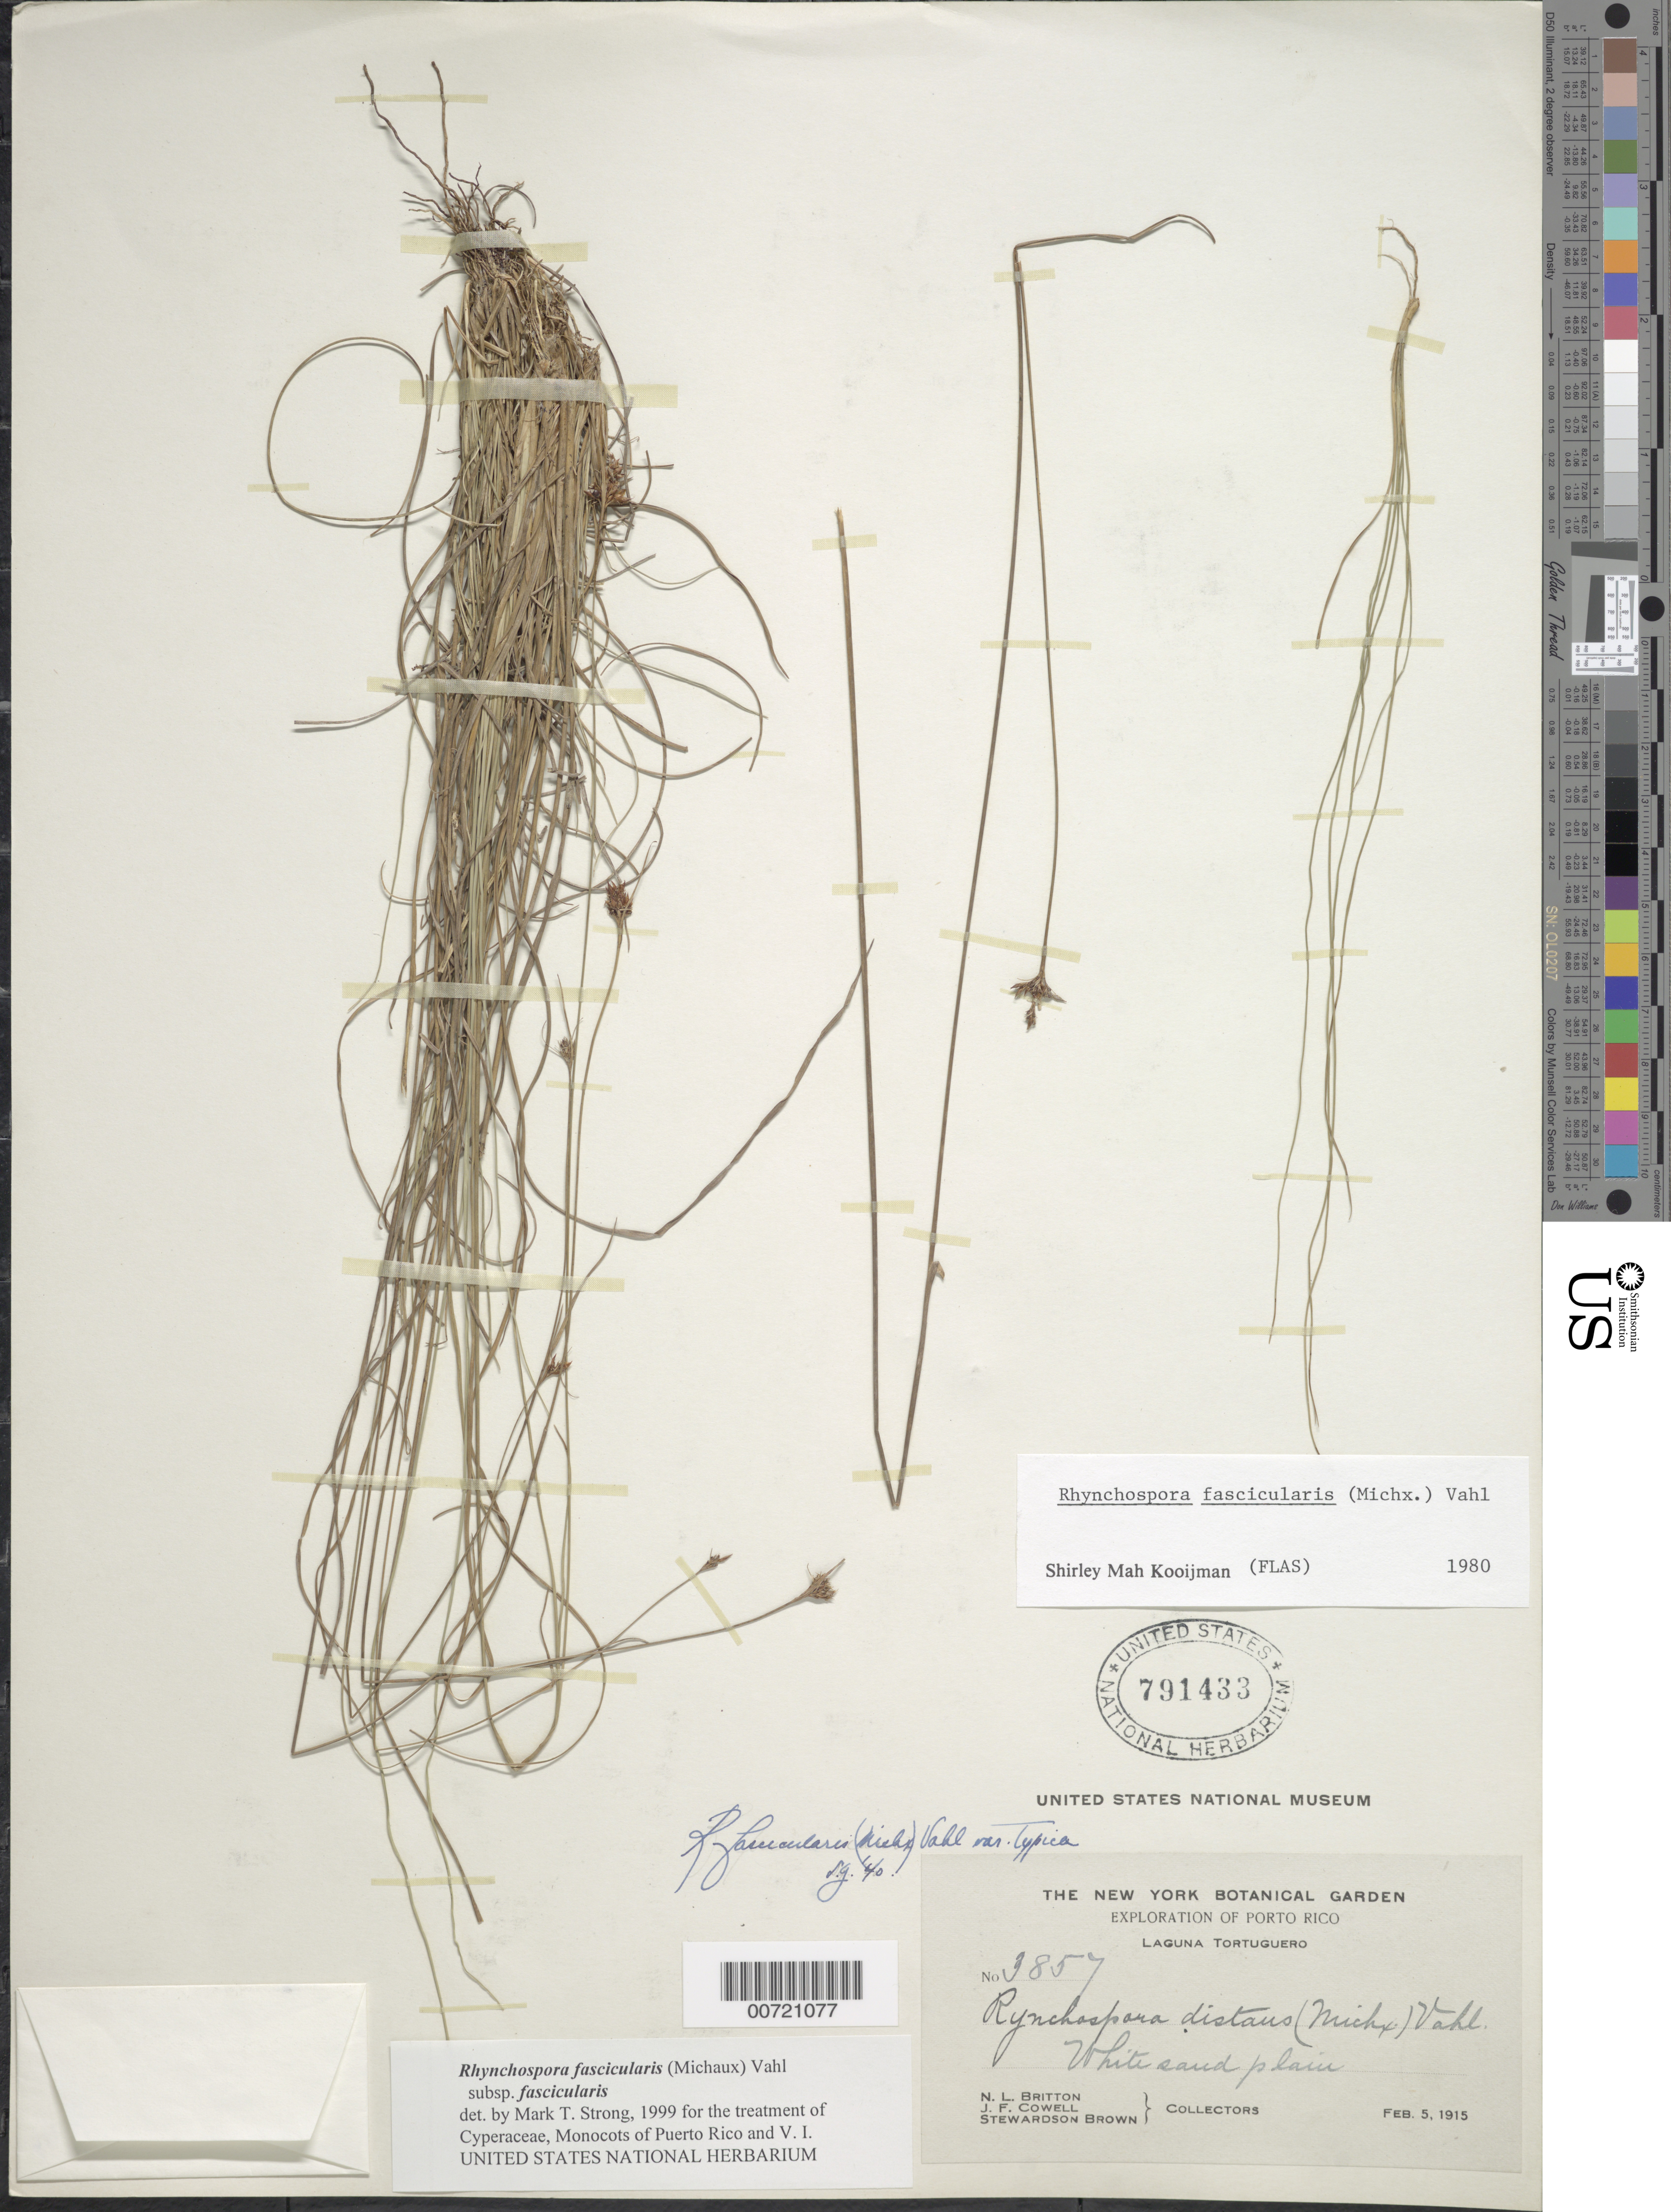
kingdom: Plantae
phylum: Tracheophyta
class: Liliopsida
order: Poales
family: Cyperaceae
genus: Rhynchospora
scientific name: Rhynchospora fascicularis subsp. fascicularis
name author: (Michx.) Vahl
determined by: Strong, M. T., (US), Smithsonian Institution - National Museum of Natural History (UNITED STATES)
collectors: N. Britton, J. F. Cowell & S. Brown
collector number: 3857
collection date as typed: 05 Feb 1915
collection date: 1915-02-05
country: Puerto Rico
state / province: Manatí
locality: Laguna Tortuguero.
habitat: White sand plain.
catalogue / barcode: US 791433